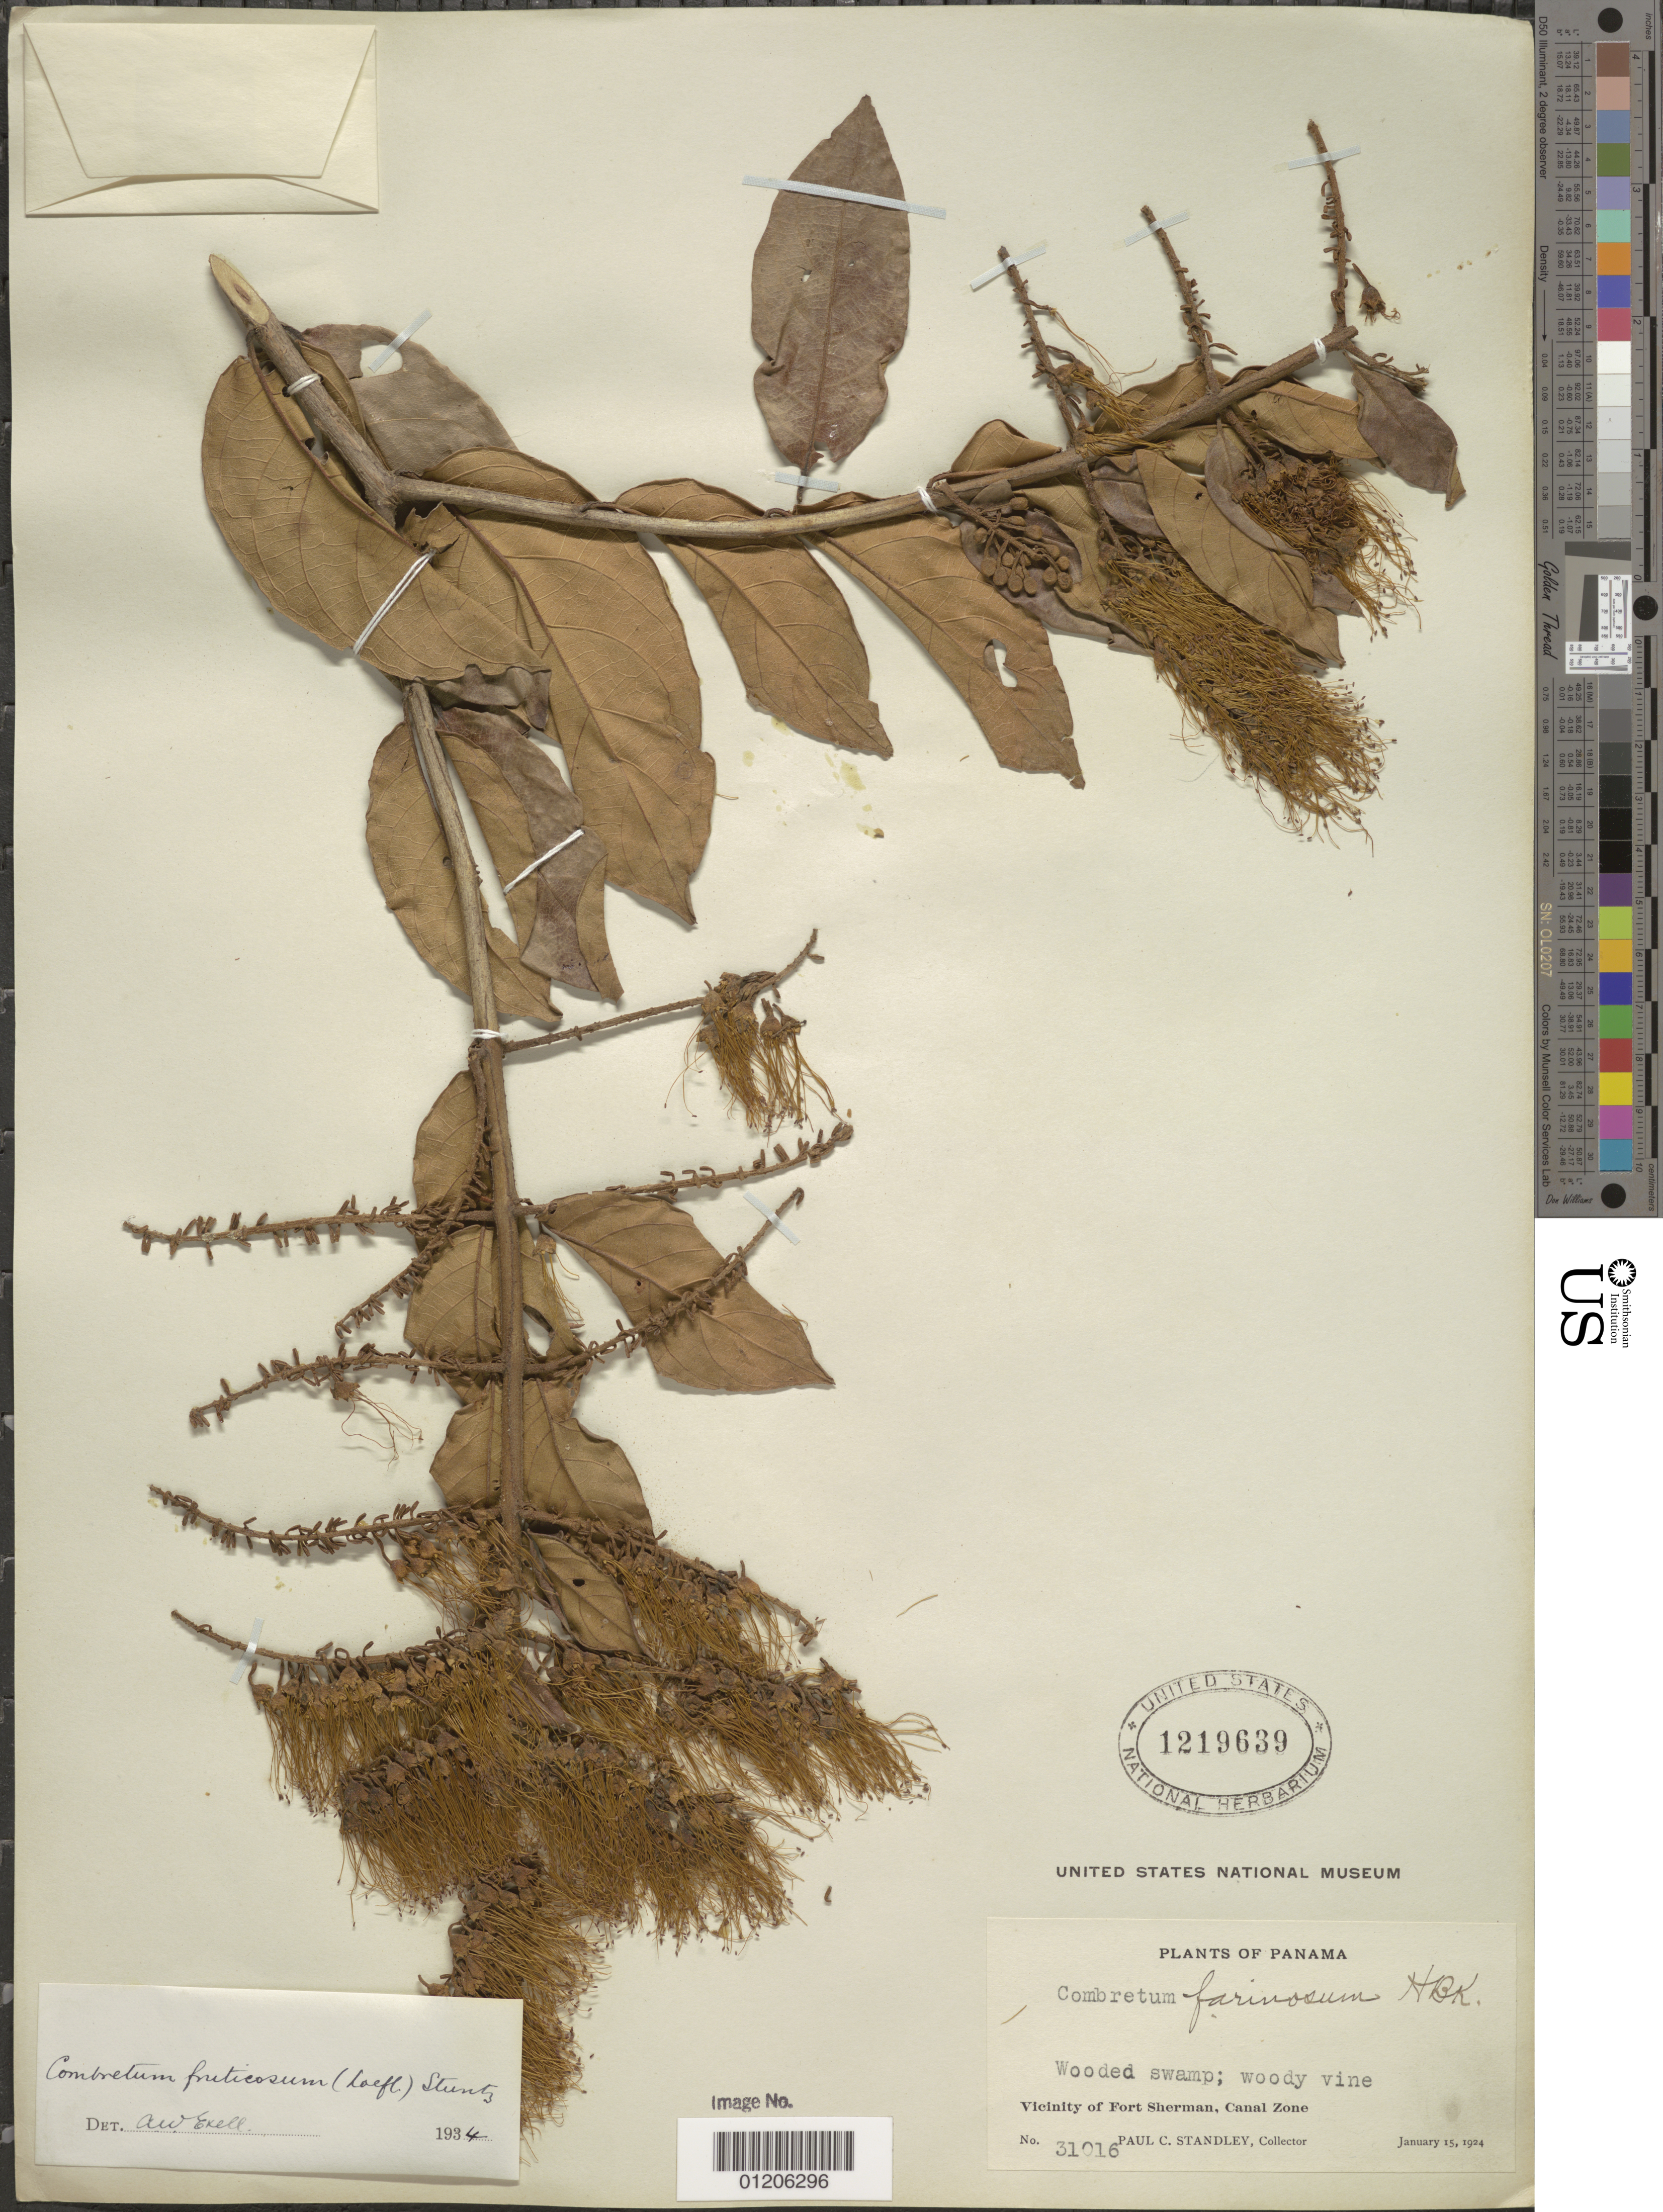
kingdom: Plantae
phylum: Tracheophyta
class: Magnoliopsida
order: Myrtales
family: Combretaceae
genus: Combretum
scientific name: Combretum fruticosum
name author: (Loefl.) Stuntz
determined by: Exell, A. W.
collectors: P. C. Standley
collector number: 31016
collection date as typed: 15 Jan 1924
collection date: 1924-01-15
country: Panama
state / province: Colón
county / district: Canal Zone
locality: Vicinity of Fort Sherman.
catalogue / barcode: US 1219639